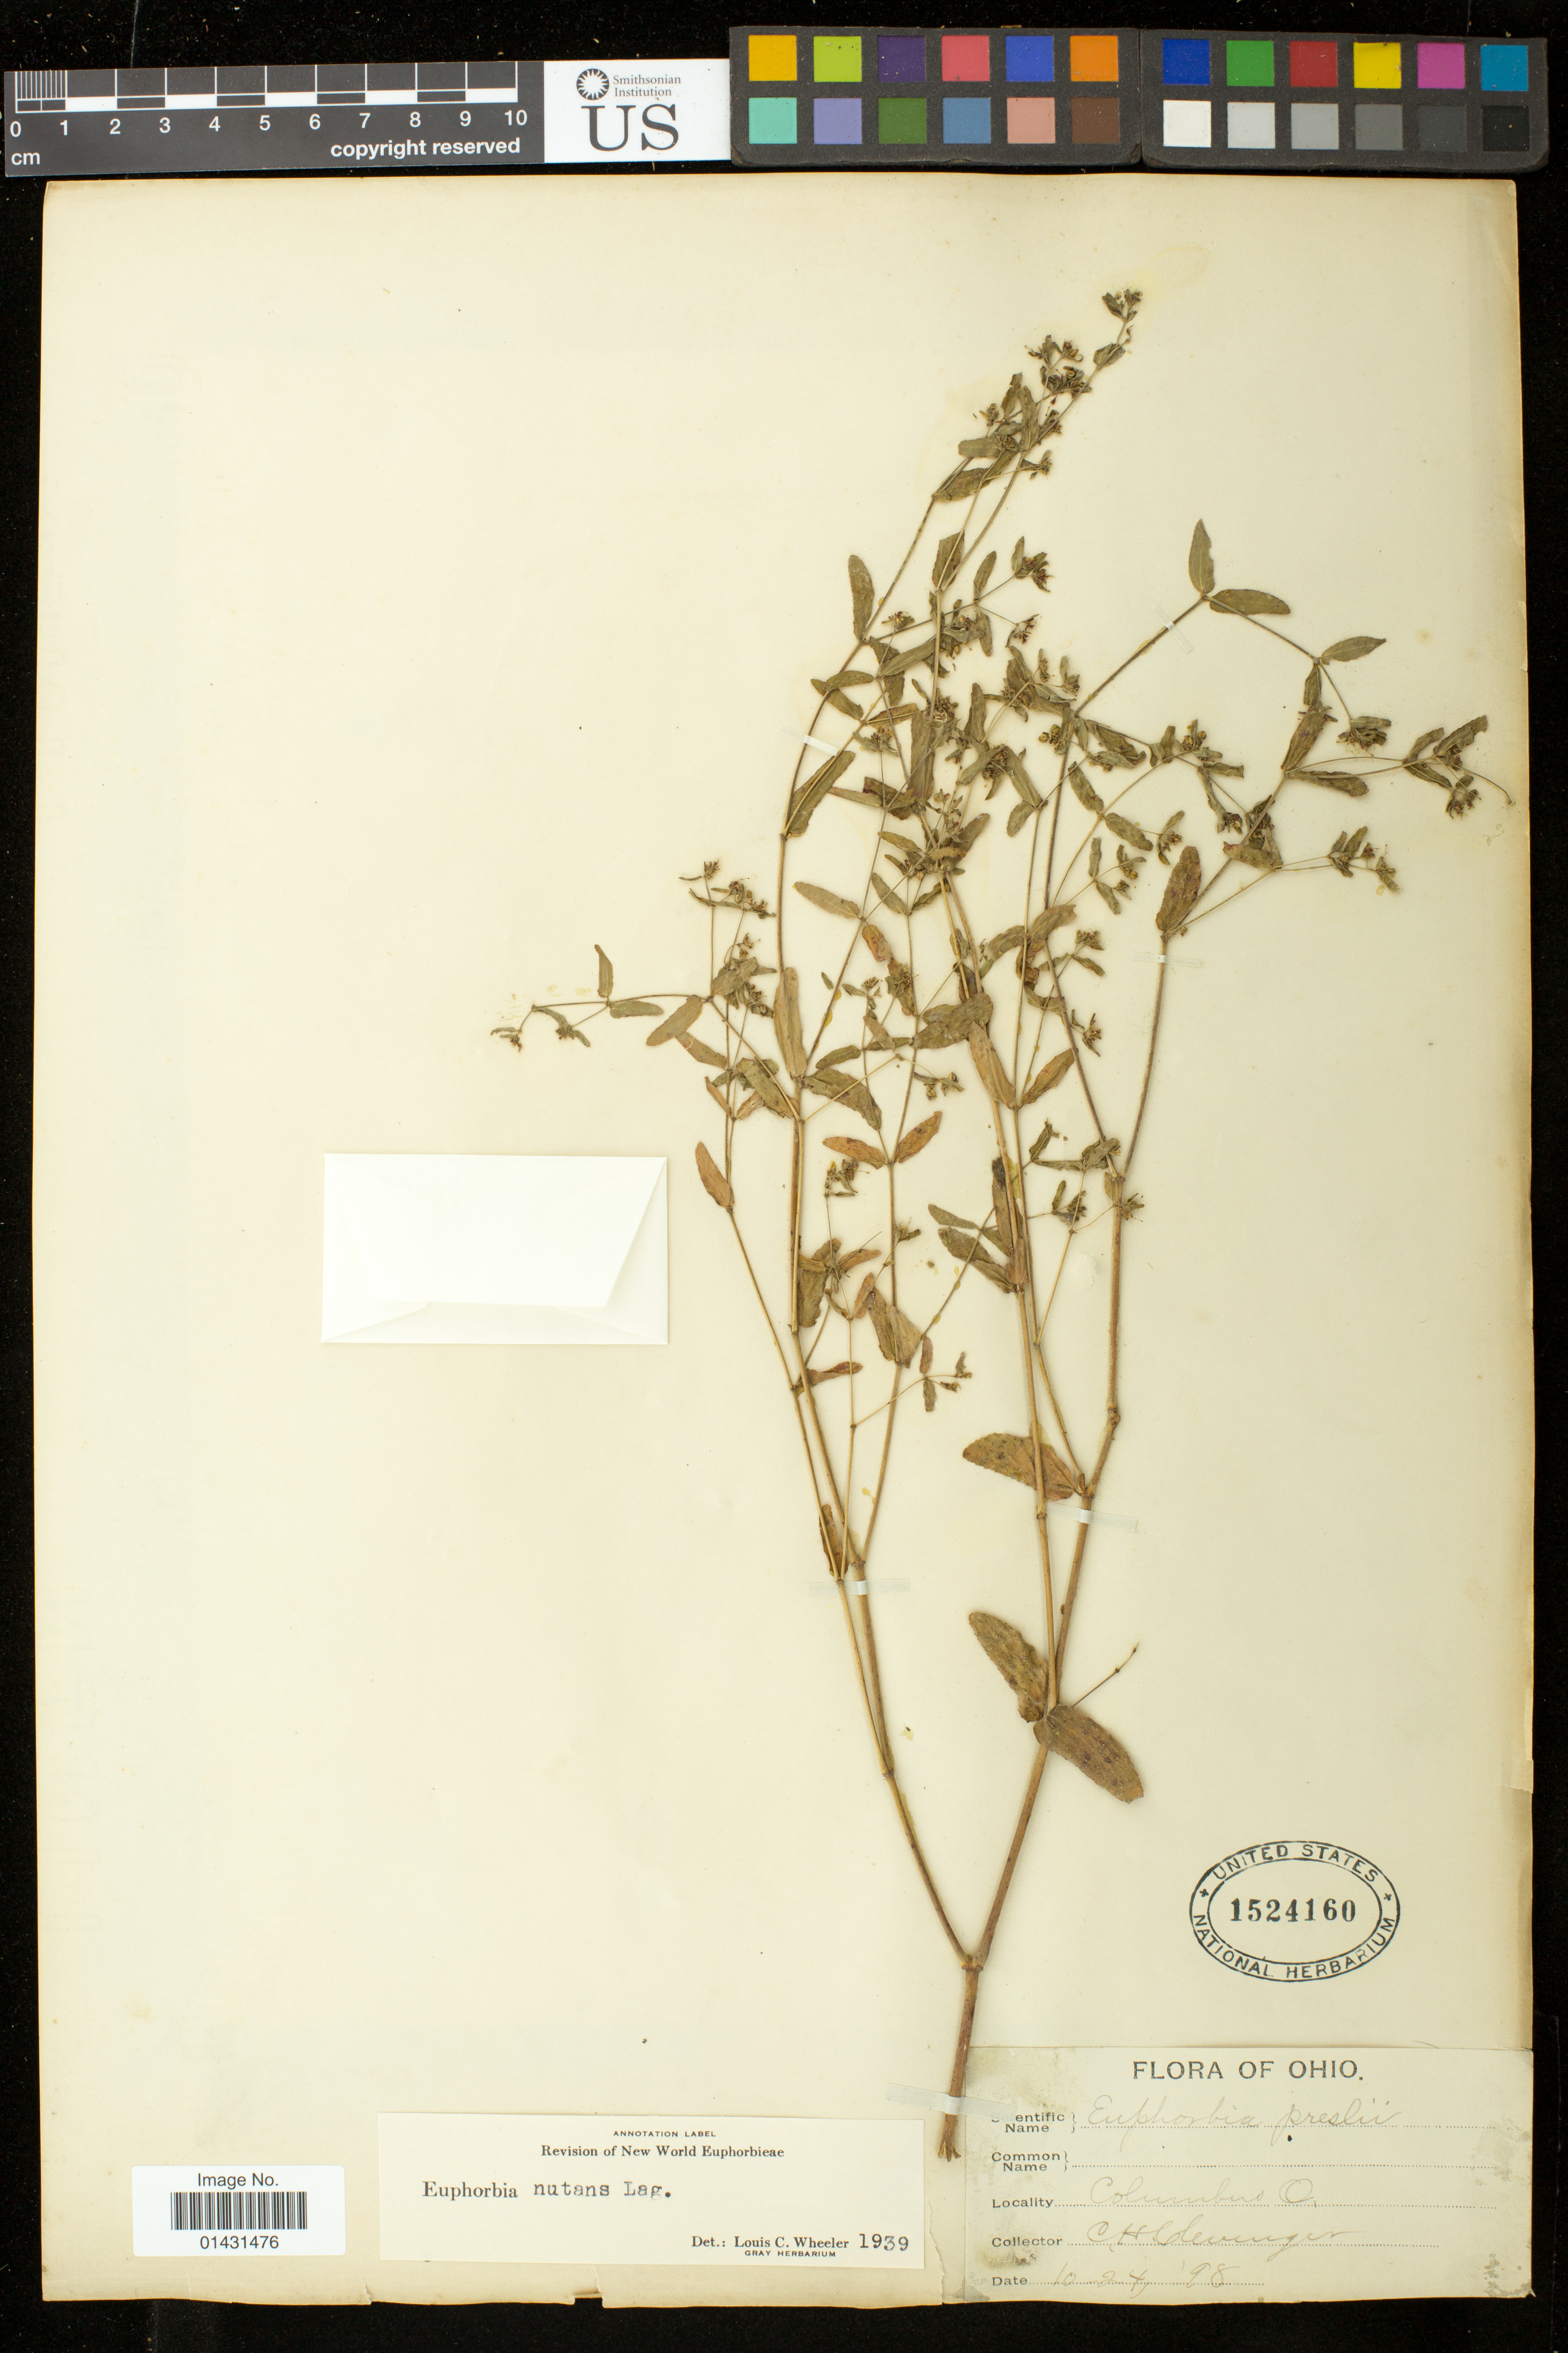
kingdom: Plantae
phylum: Tracheophyta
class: Magnoliopsida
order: Malpighiales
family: Euphorbiaceae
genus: Euphorbia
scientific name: Euphorbia maculata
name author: L.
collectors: C. H. Clevenger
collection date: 1898-10-24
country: United States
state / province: Ohio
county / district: Franklin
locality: Columbus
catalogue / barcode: US 1524160